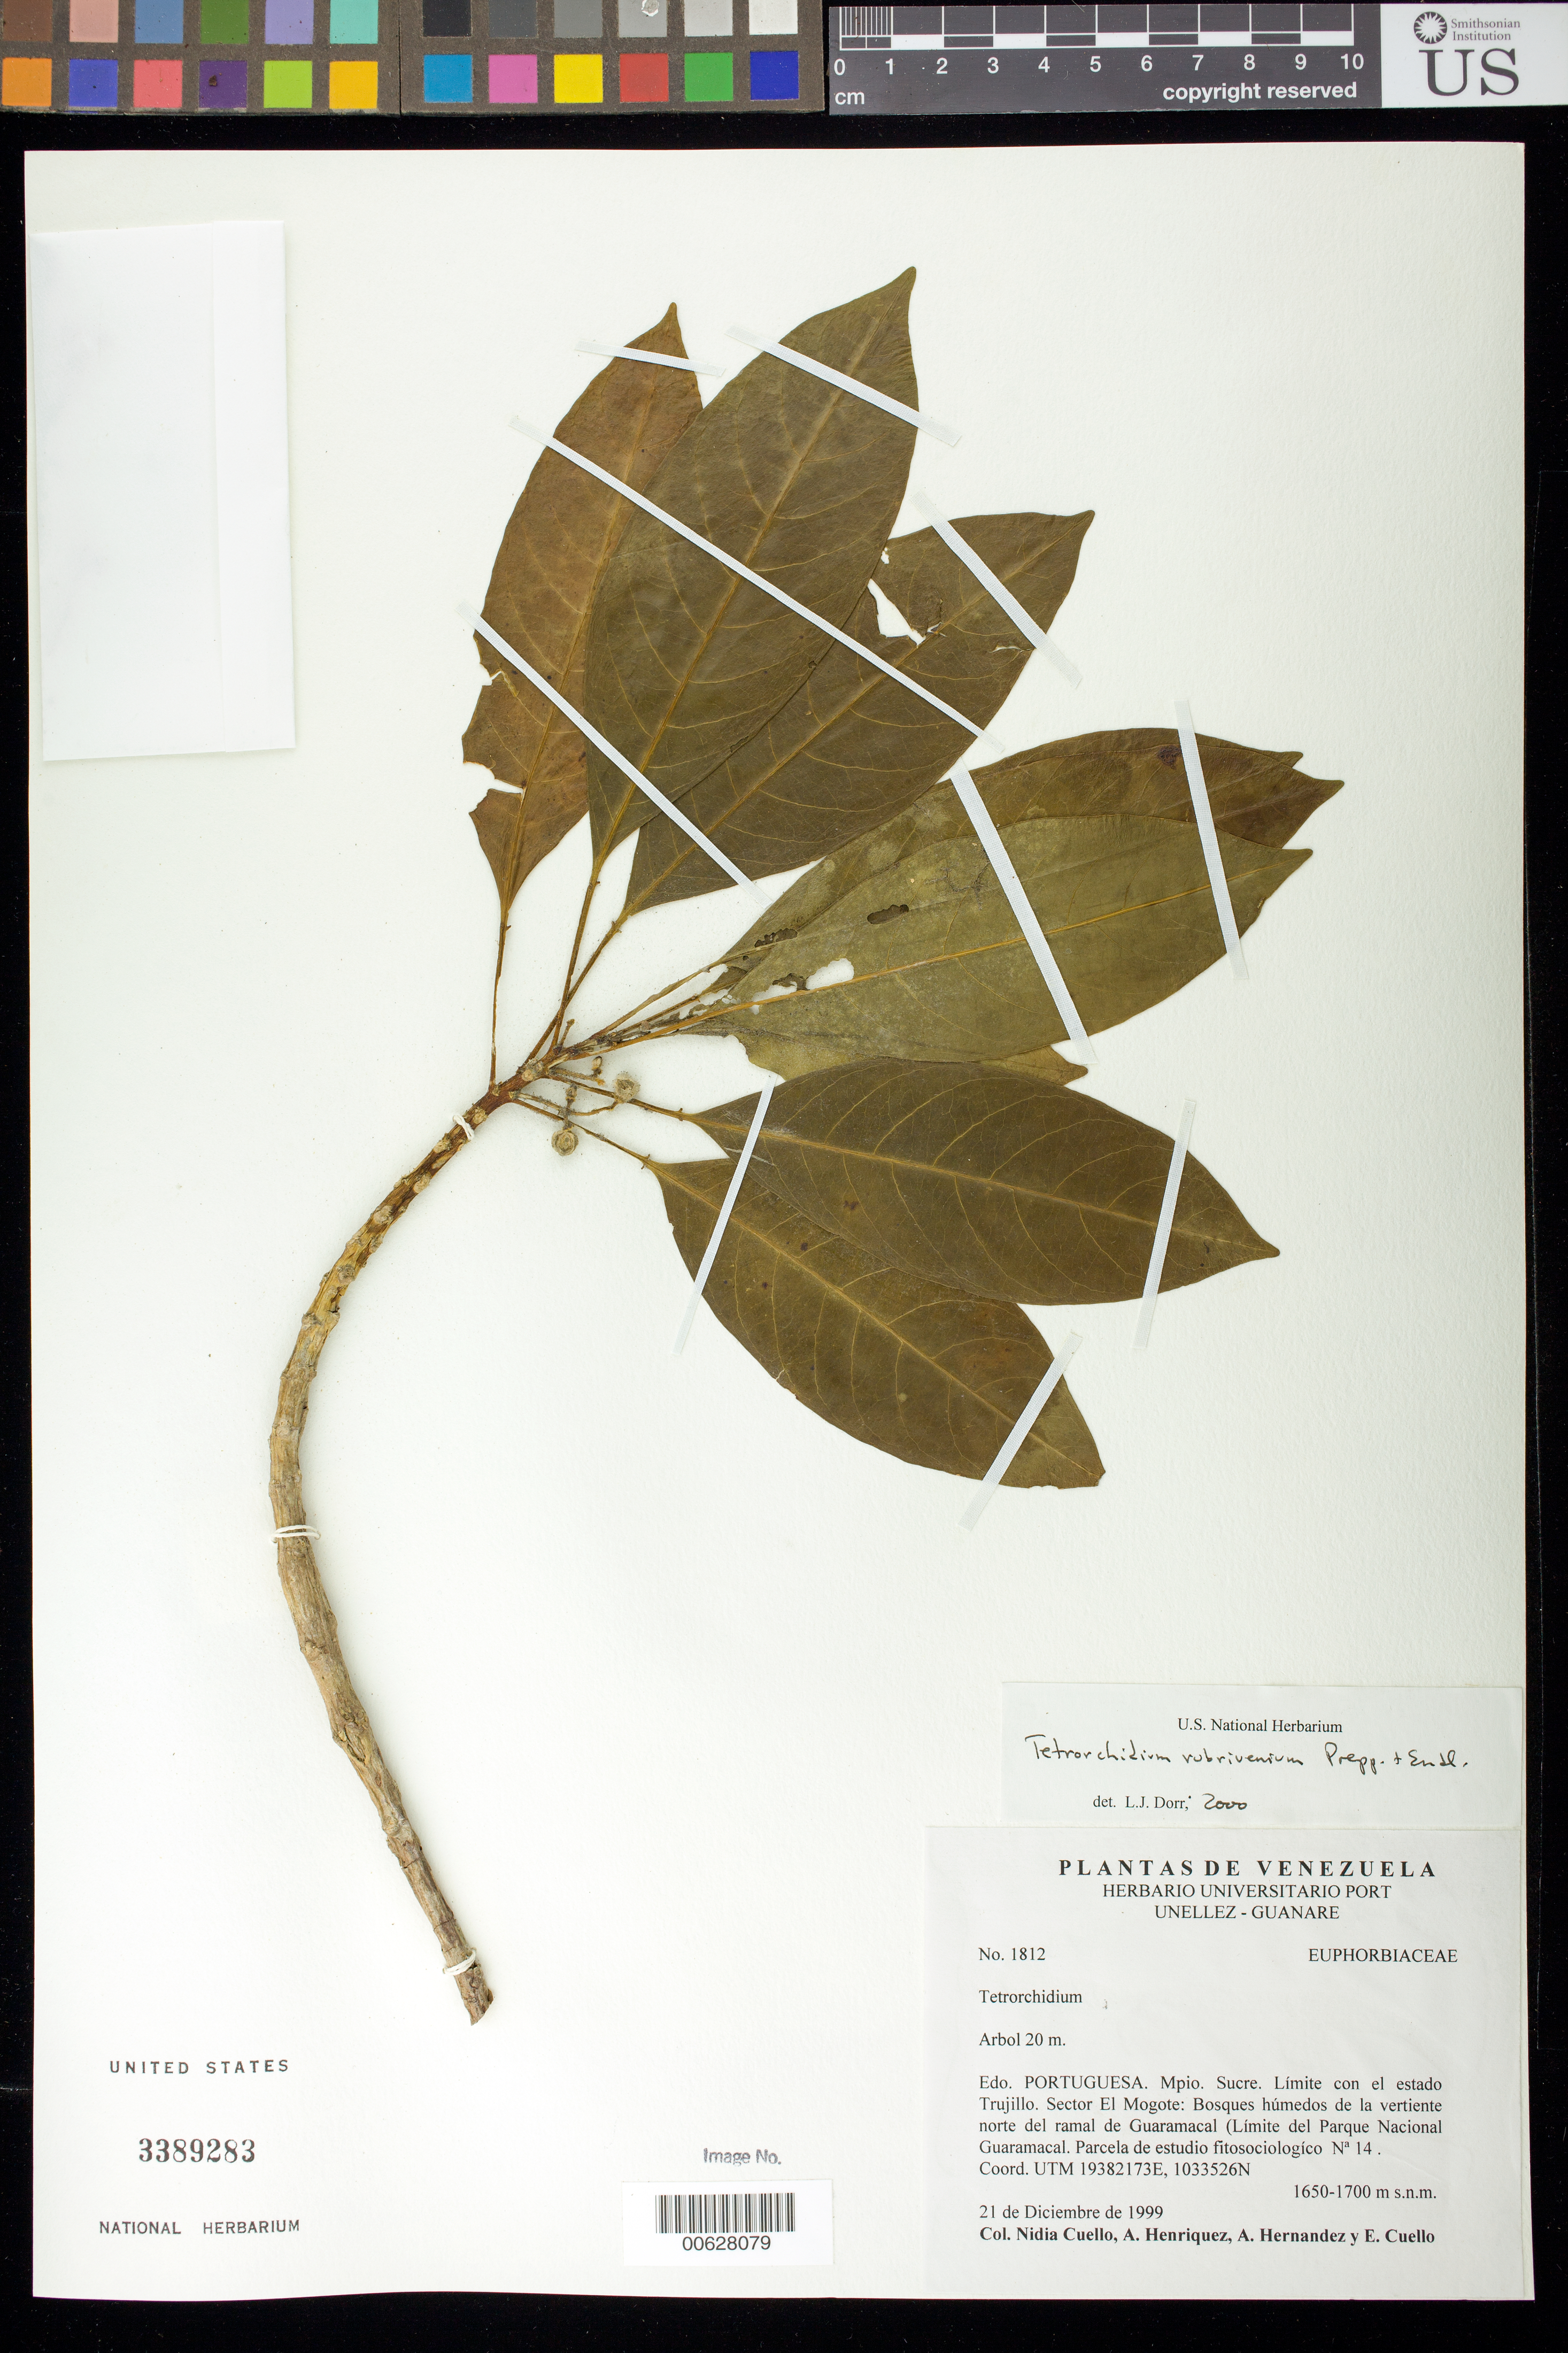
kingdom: Plantae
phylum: Tracheophyta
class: Magnoliopsida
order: Malpighiales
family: Euphorbiaceae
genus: Tetrorchidium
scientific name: Tetrorchidium rubrivenium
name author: Poepp.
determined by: Dorr, L. J., (BOT), Smithsonian Institution - National Museum of Natural History (UNITED STATES)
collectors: N. L. Cuello, A. Henriquez, B. G. Stergios & E. Cuello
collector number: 1812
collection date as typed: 21 Dec 1999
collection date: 1999-12-21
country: Venezuela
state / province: Portuguesa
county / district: Sucre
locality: Sector El Mogote, vertiente N ramal de Guaramacal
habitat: Bosques húmedos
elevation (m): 1650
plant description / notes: PORT, US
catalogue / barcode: US 3389283